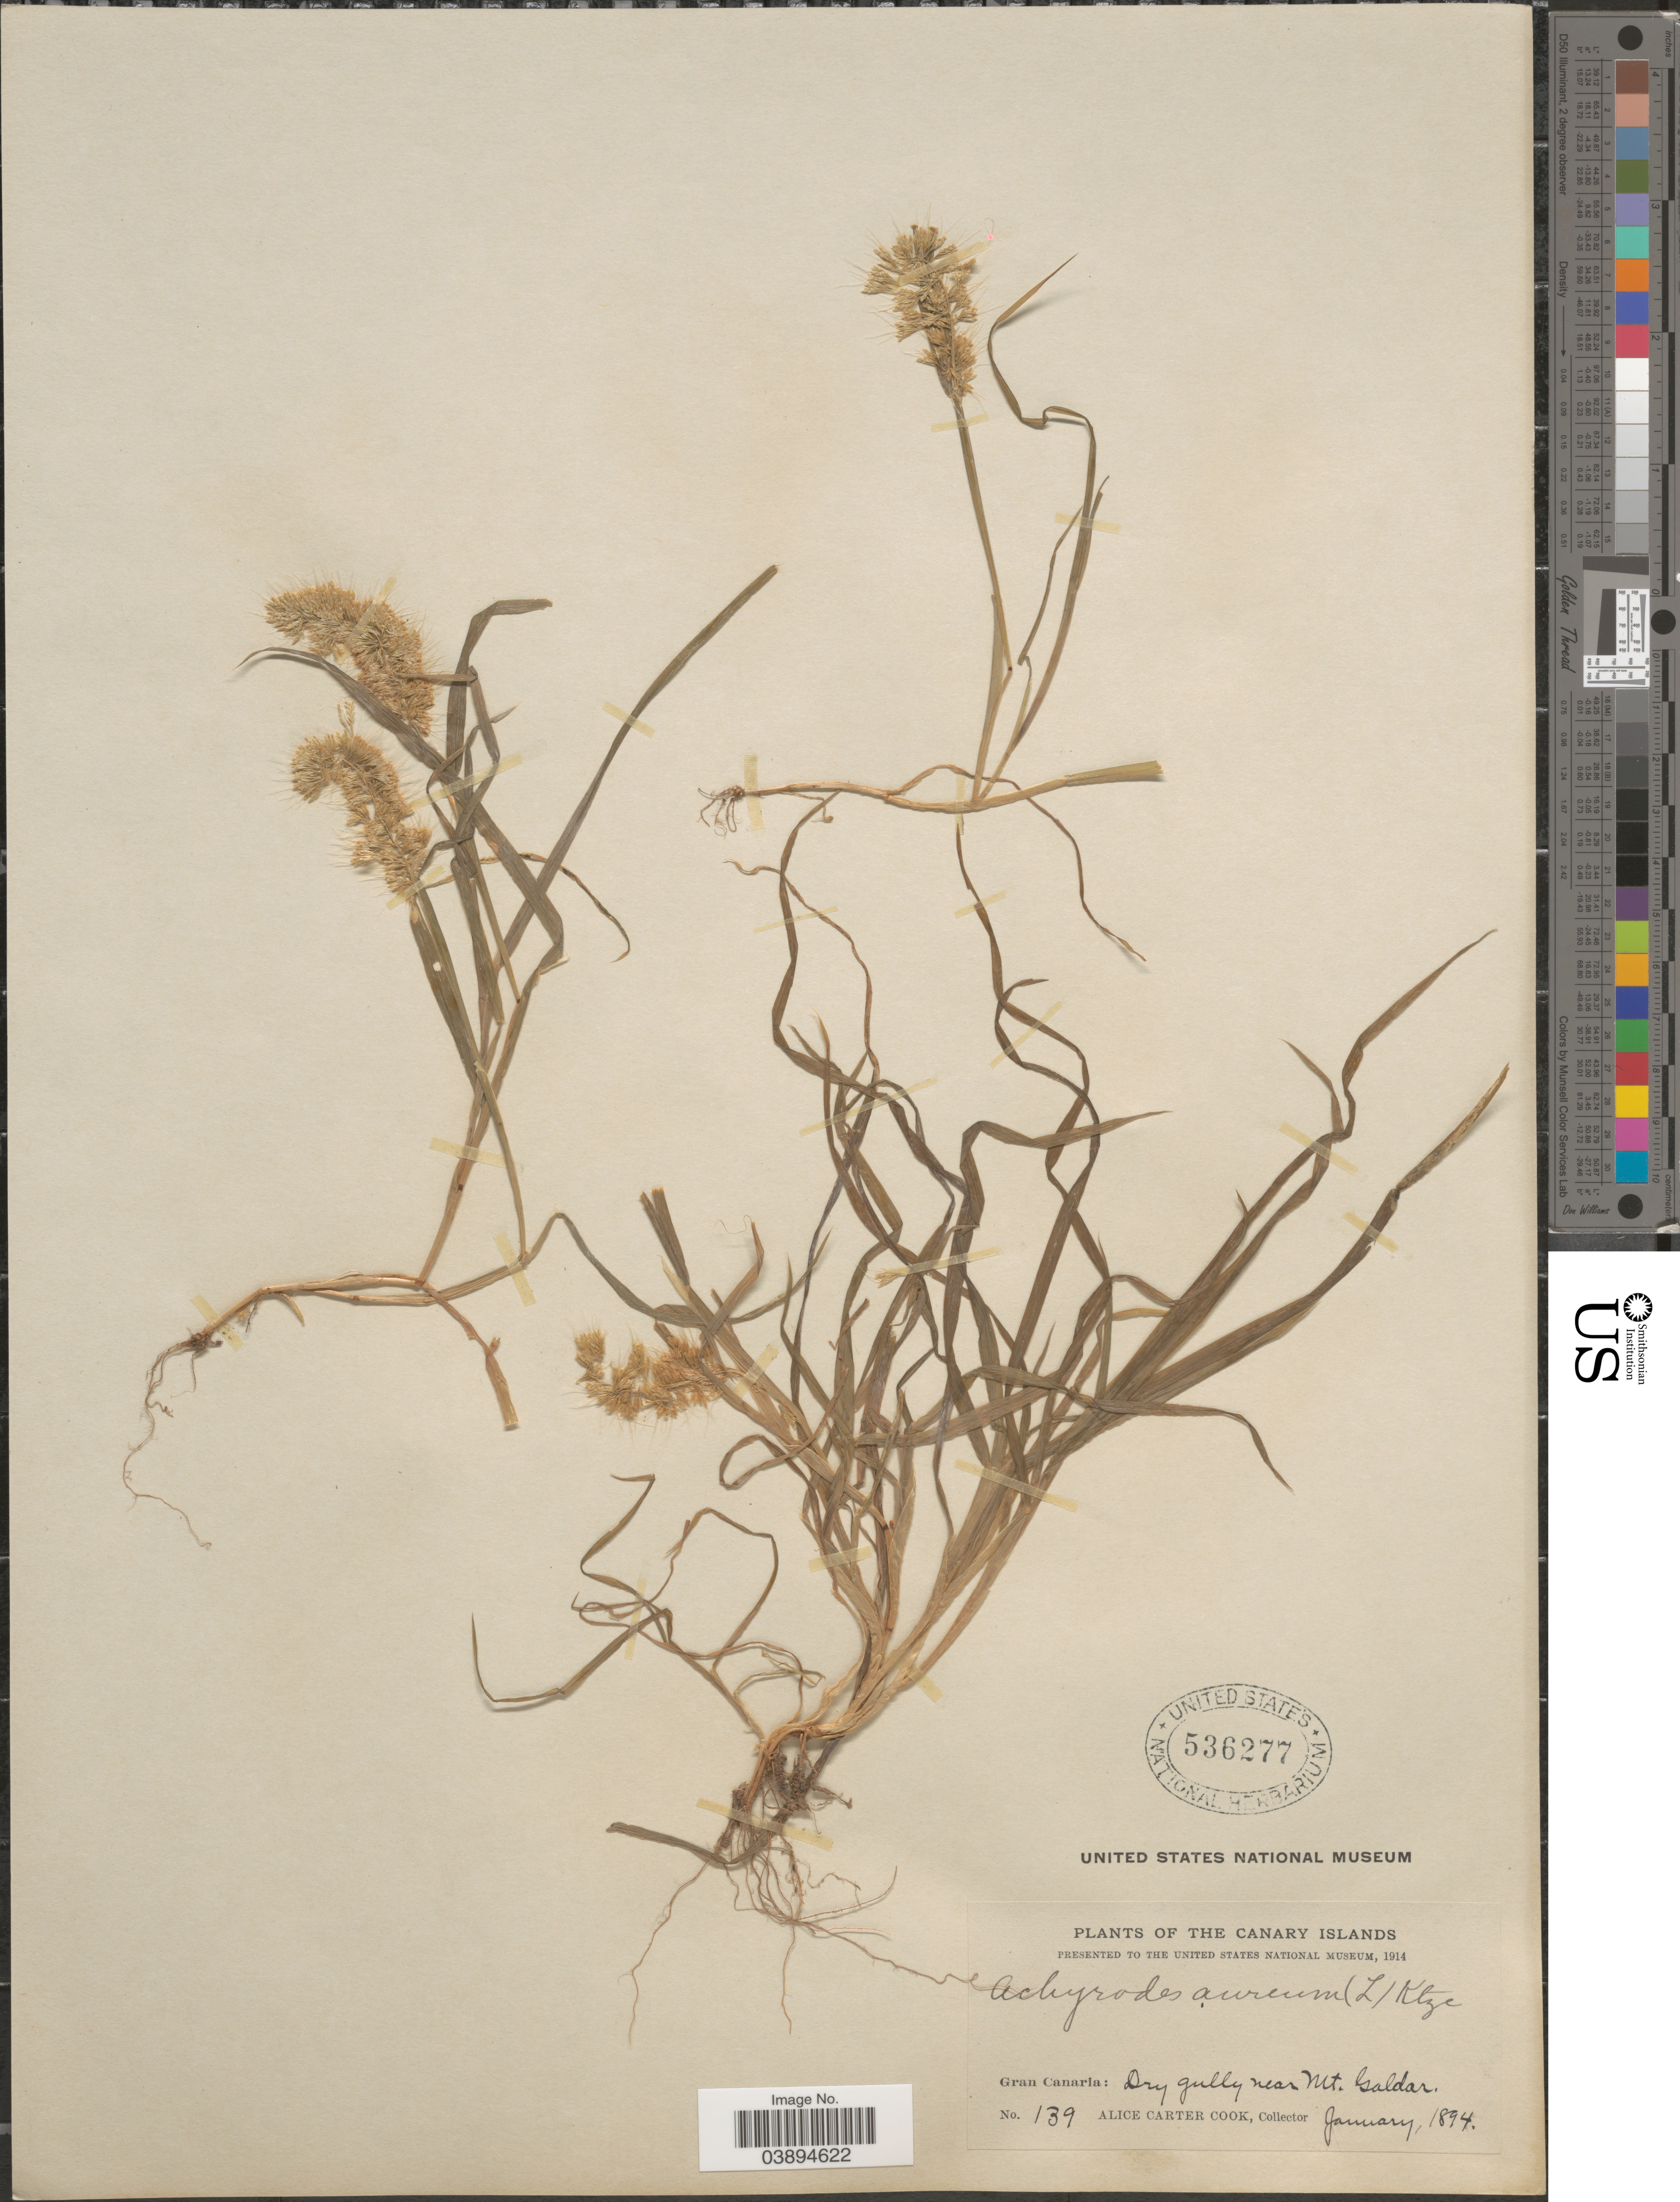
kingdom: Plantae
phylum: Tracheophyta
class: Liliopsida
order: Poales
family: Poaceae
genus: Lamarckia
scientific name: Lamarckia aurea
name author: (L.) Moench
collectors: Alice C. Cook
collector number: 139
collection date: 1894-01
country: Spain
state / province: Canarias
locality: The Canary Islands. Gran Canaria: Dry gully near Mt. Galdar.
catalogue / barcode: US 536277